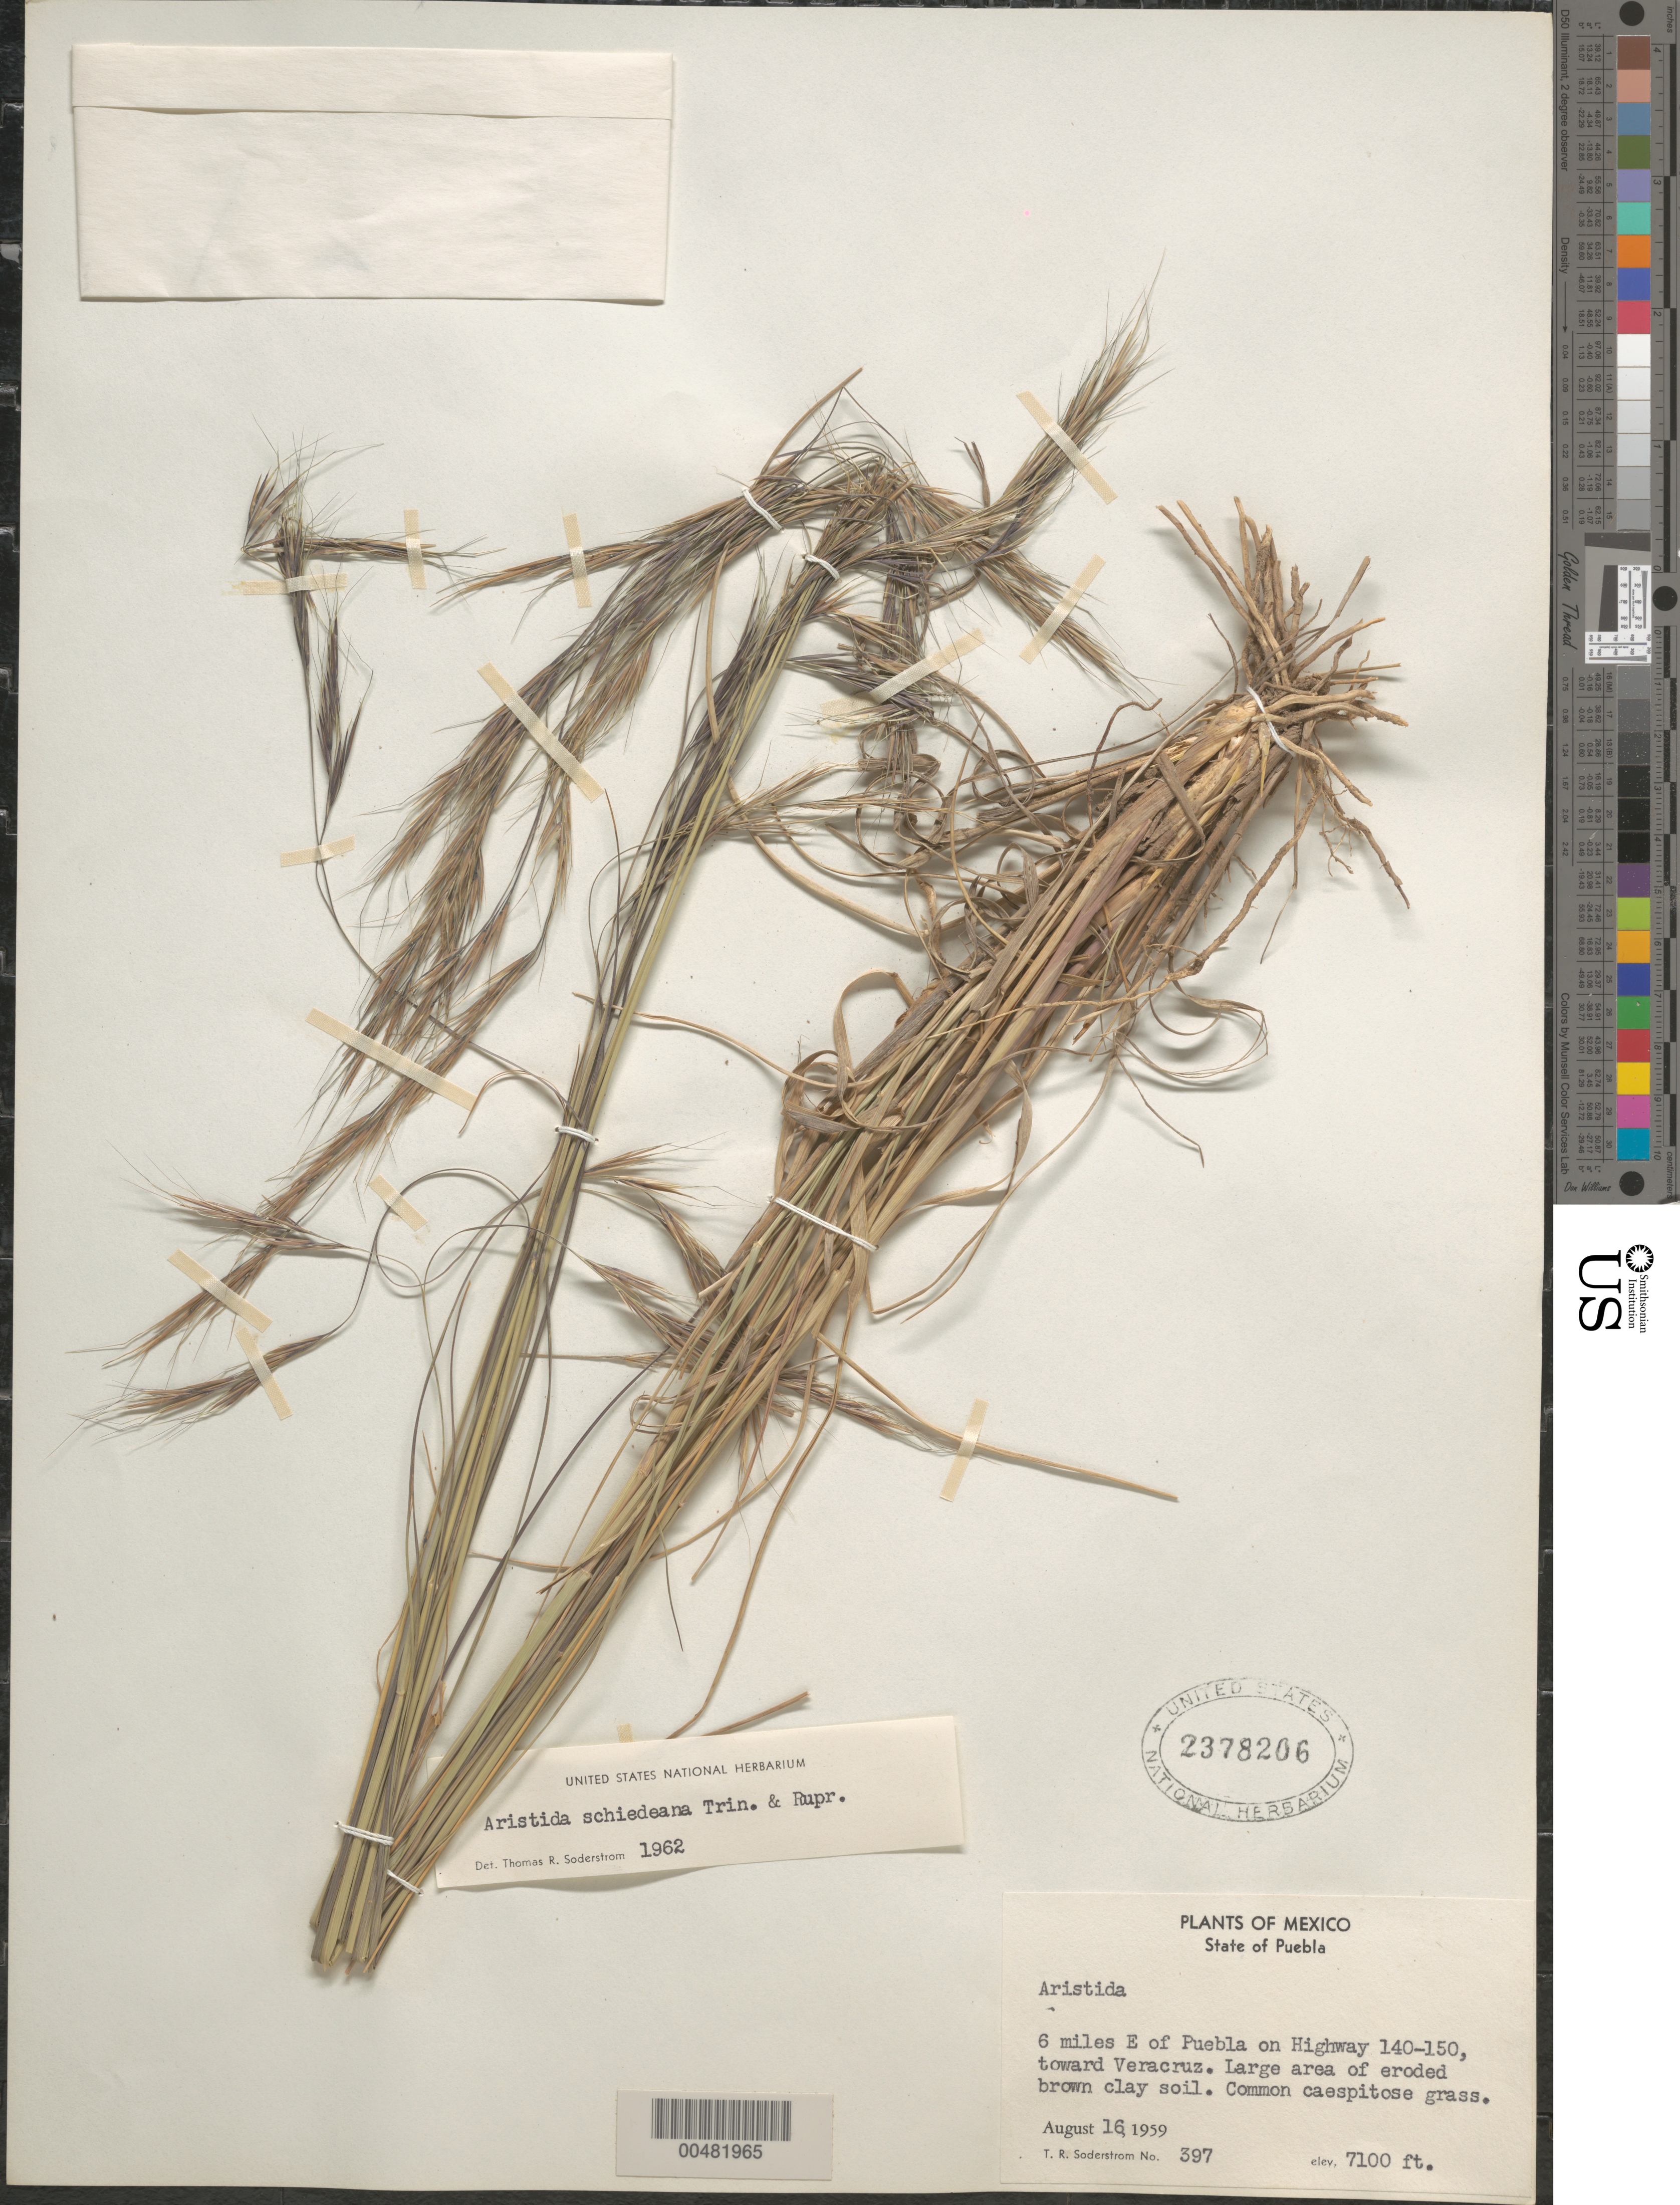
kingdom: Plantae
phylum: Tracheophyta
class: Liliopsida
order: Poales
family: Poaceae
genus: Aristida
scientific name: Aristida schiedeana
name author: Trin. & Rupr.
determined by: Soderstrom, T. R.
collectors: T. R. Soderstrom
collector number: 397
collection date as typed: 16 Aug 1959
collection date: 1959-08-16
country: Mexico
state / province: Puebla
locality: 6 mi E of Puebla on Highway 140-150, toward Veracruz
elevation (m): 2164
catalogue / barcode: US 2378206